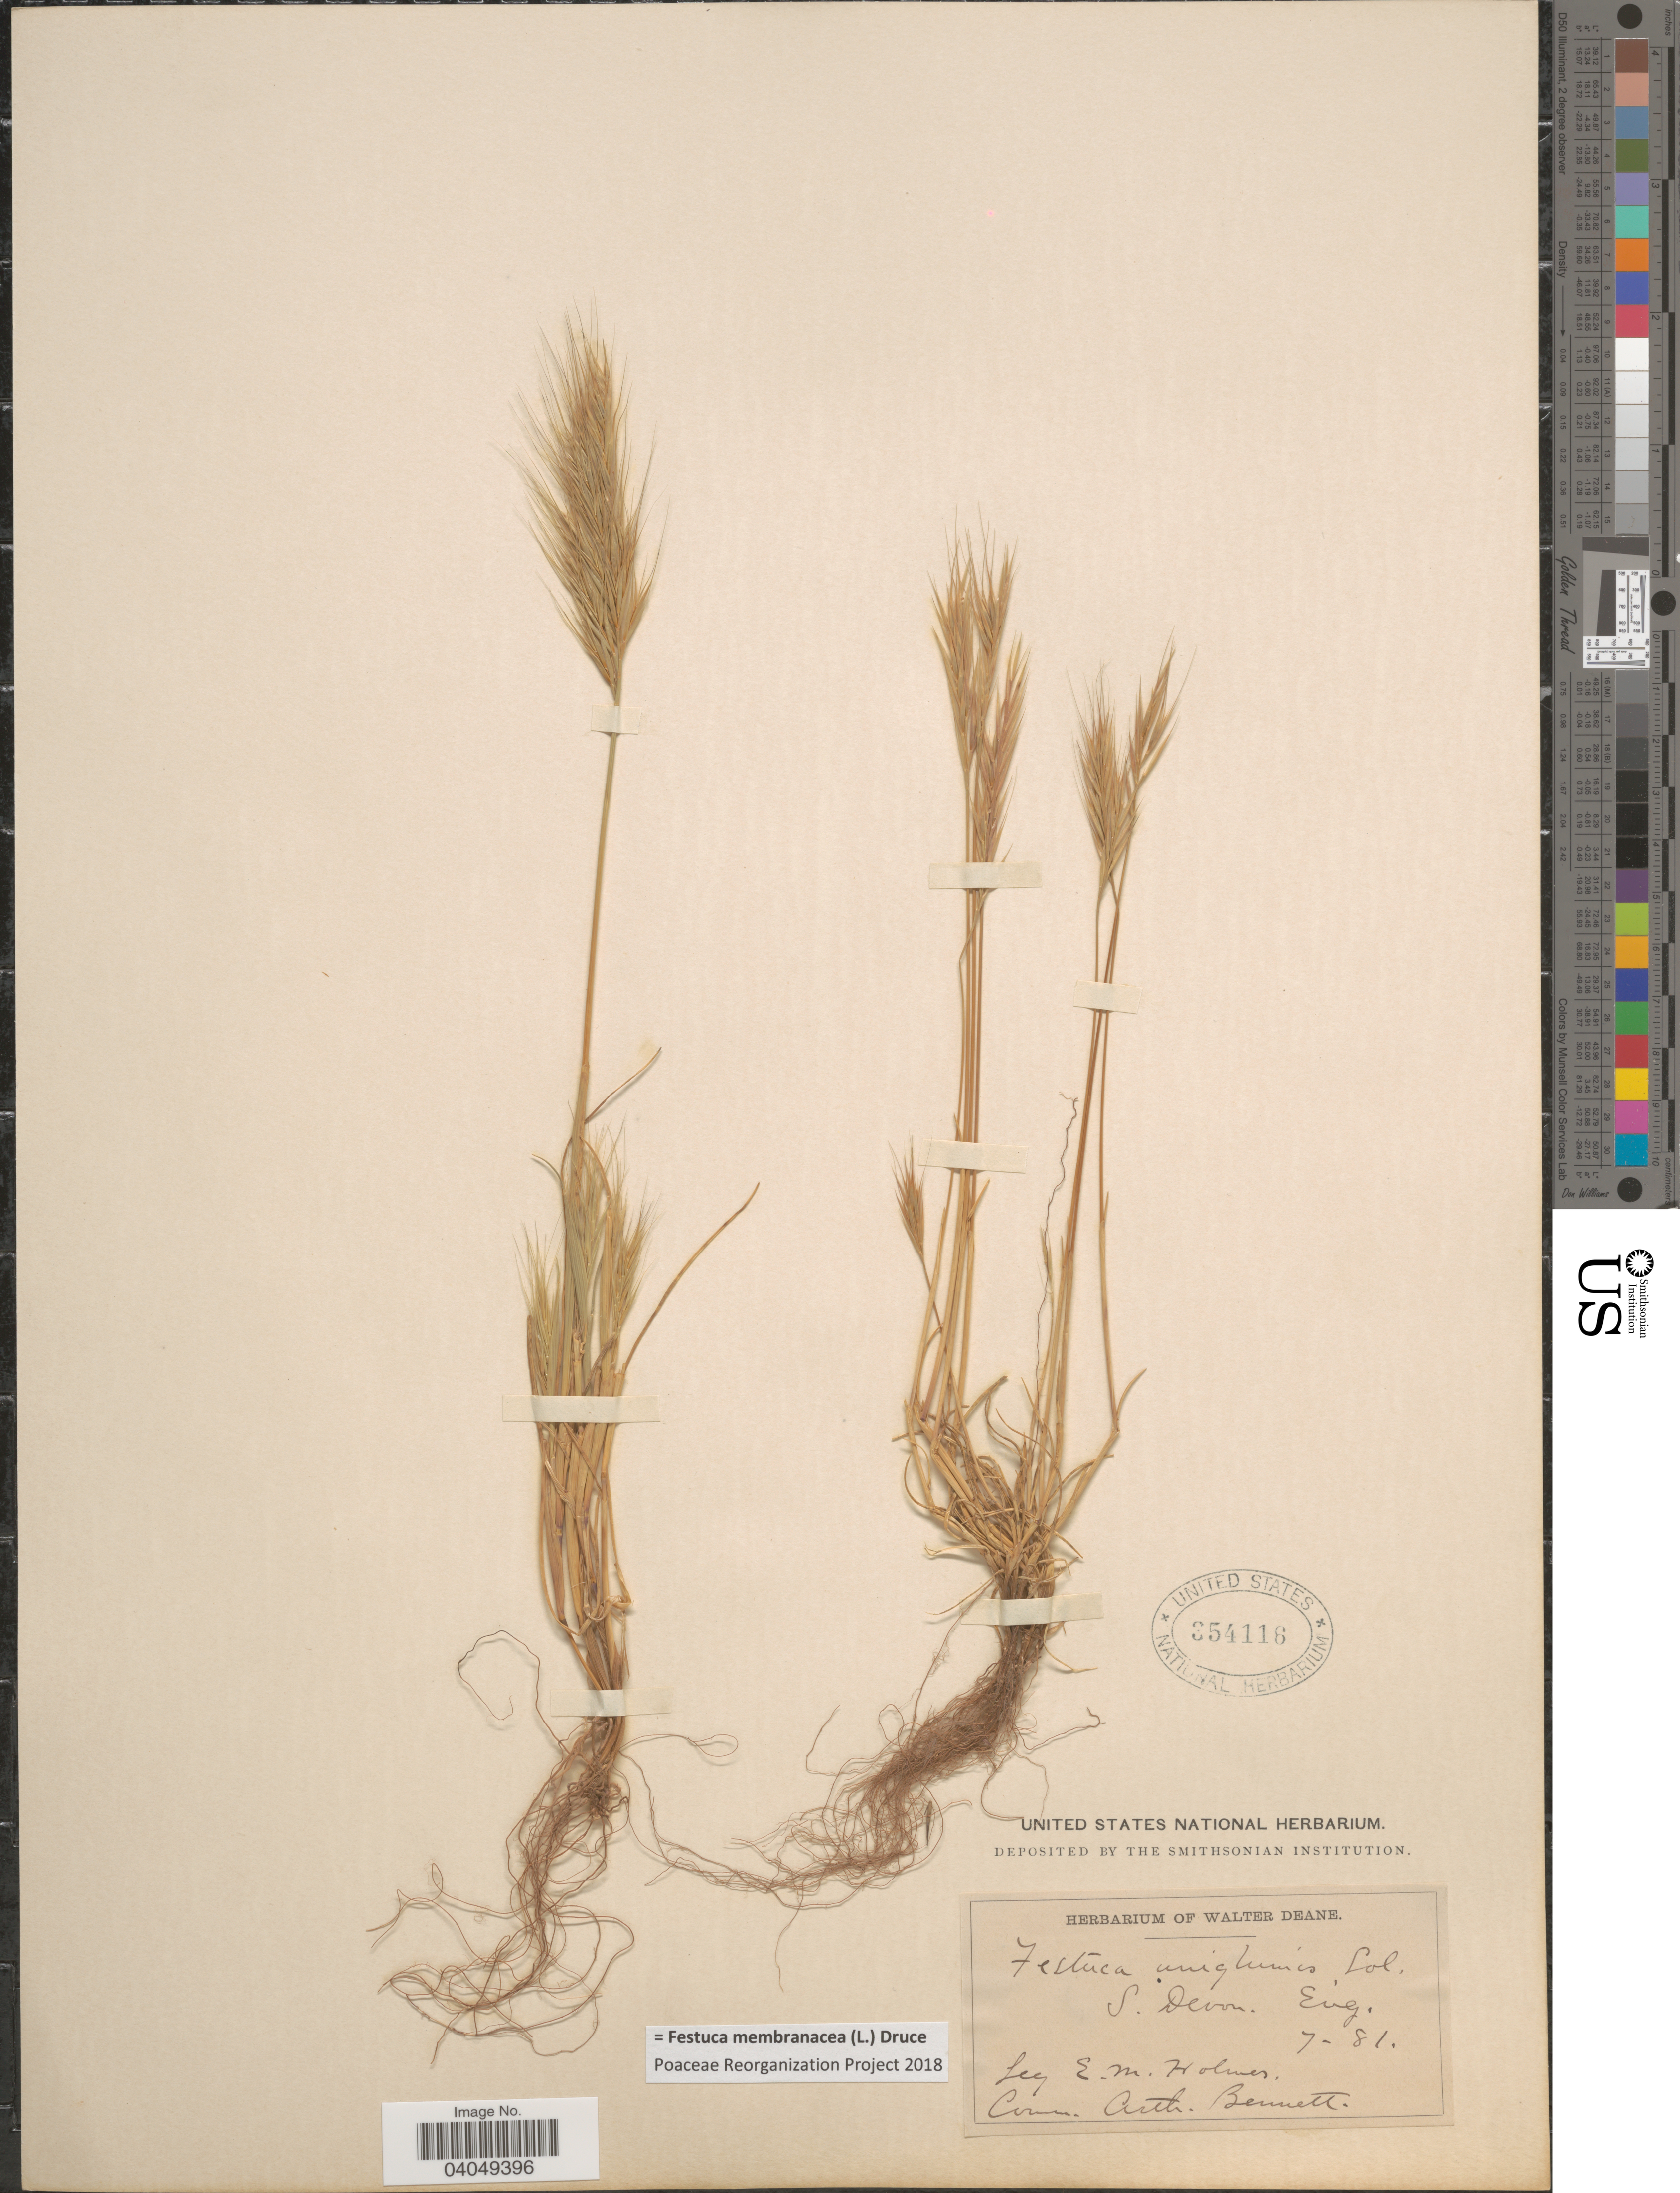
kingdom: Plantae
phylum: Tracheophyta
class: Liliopsida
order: Poales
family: Poaceae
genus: Festuca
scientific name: Festuca membranacea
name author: Kit.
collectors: E. M. Holmes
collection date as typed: Transcribed d/m/y: /7/81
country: United Kingdom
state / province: England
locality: S. Devon.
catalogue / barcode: US 354116